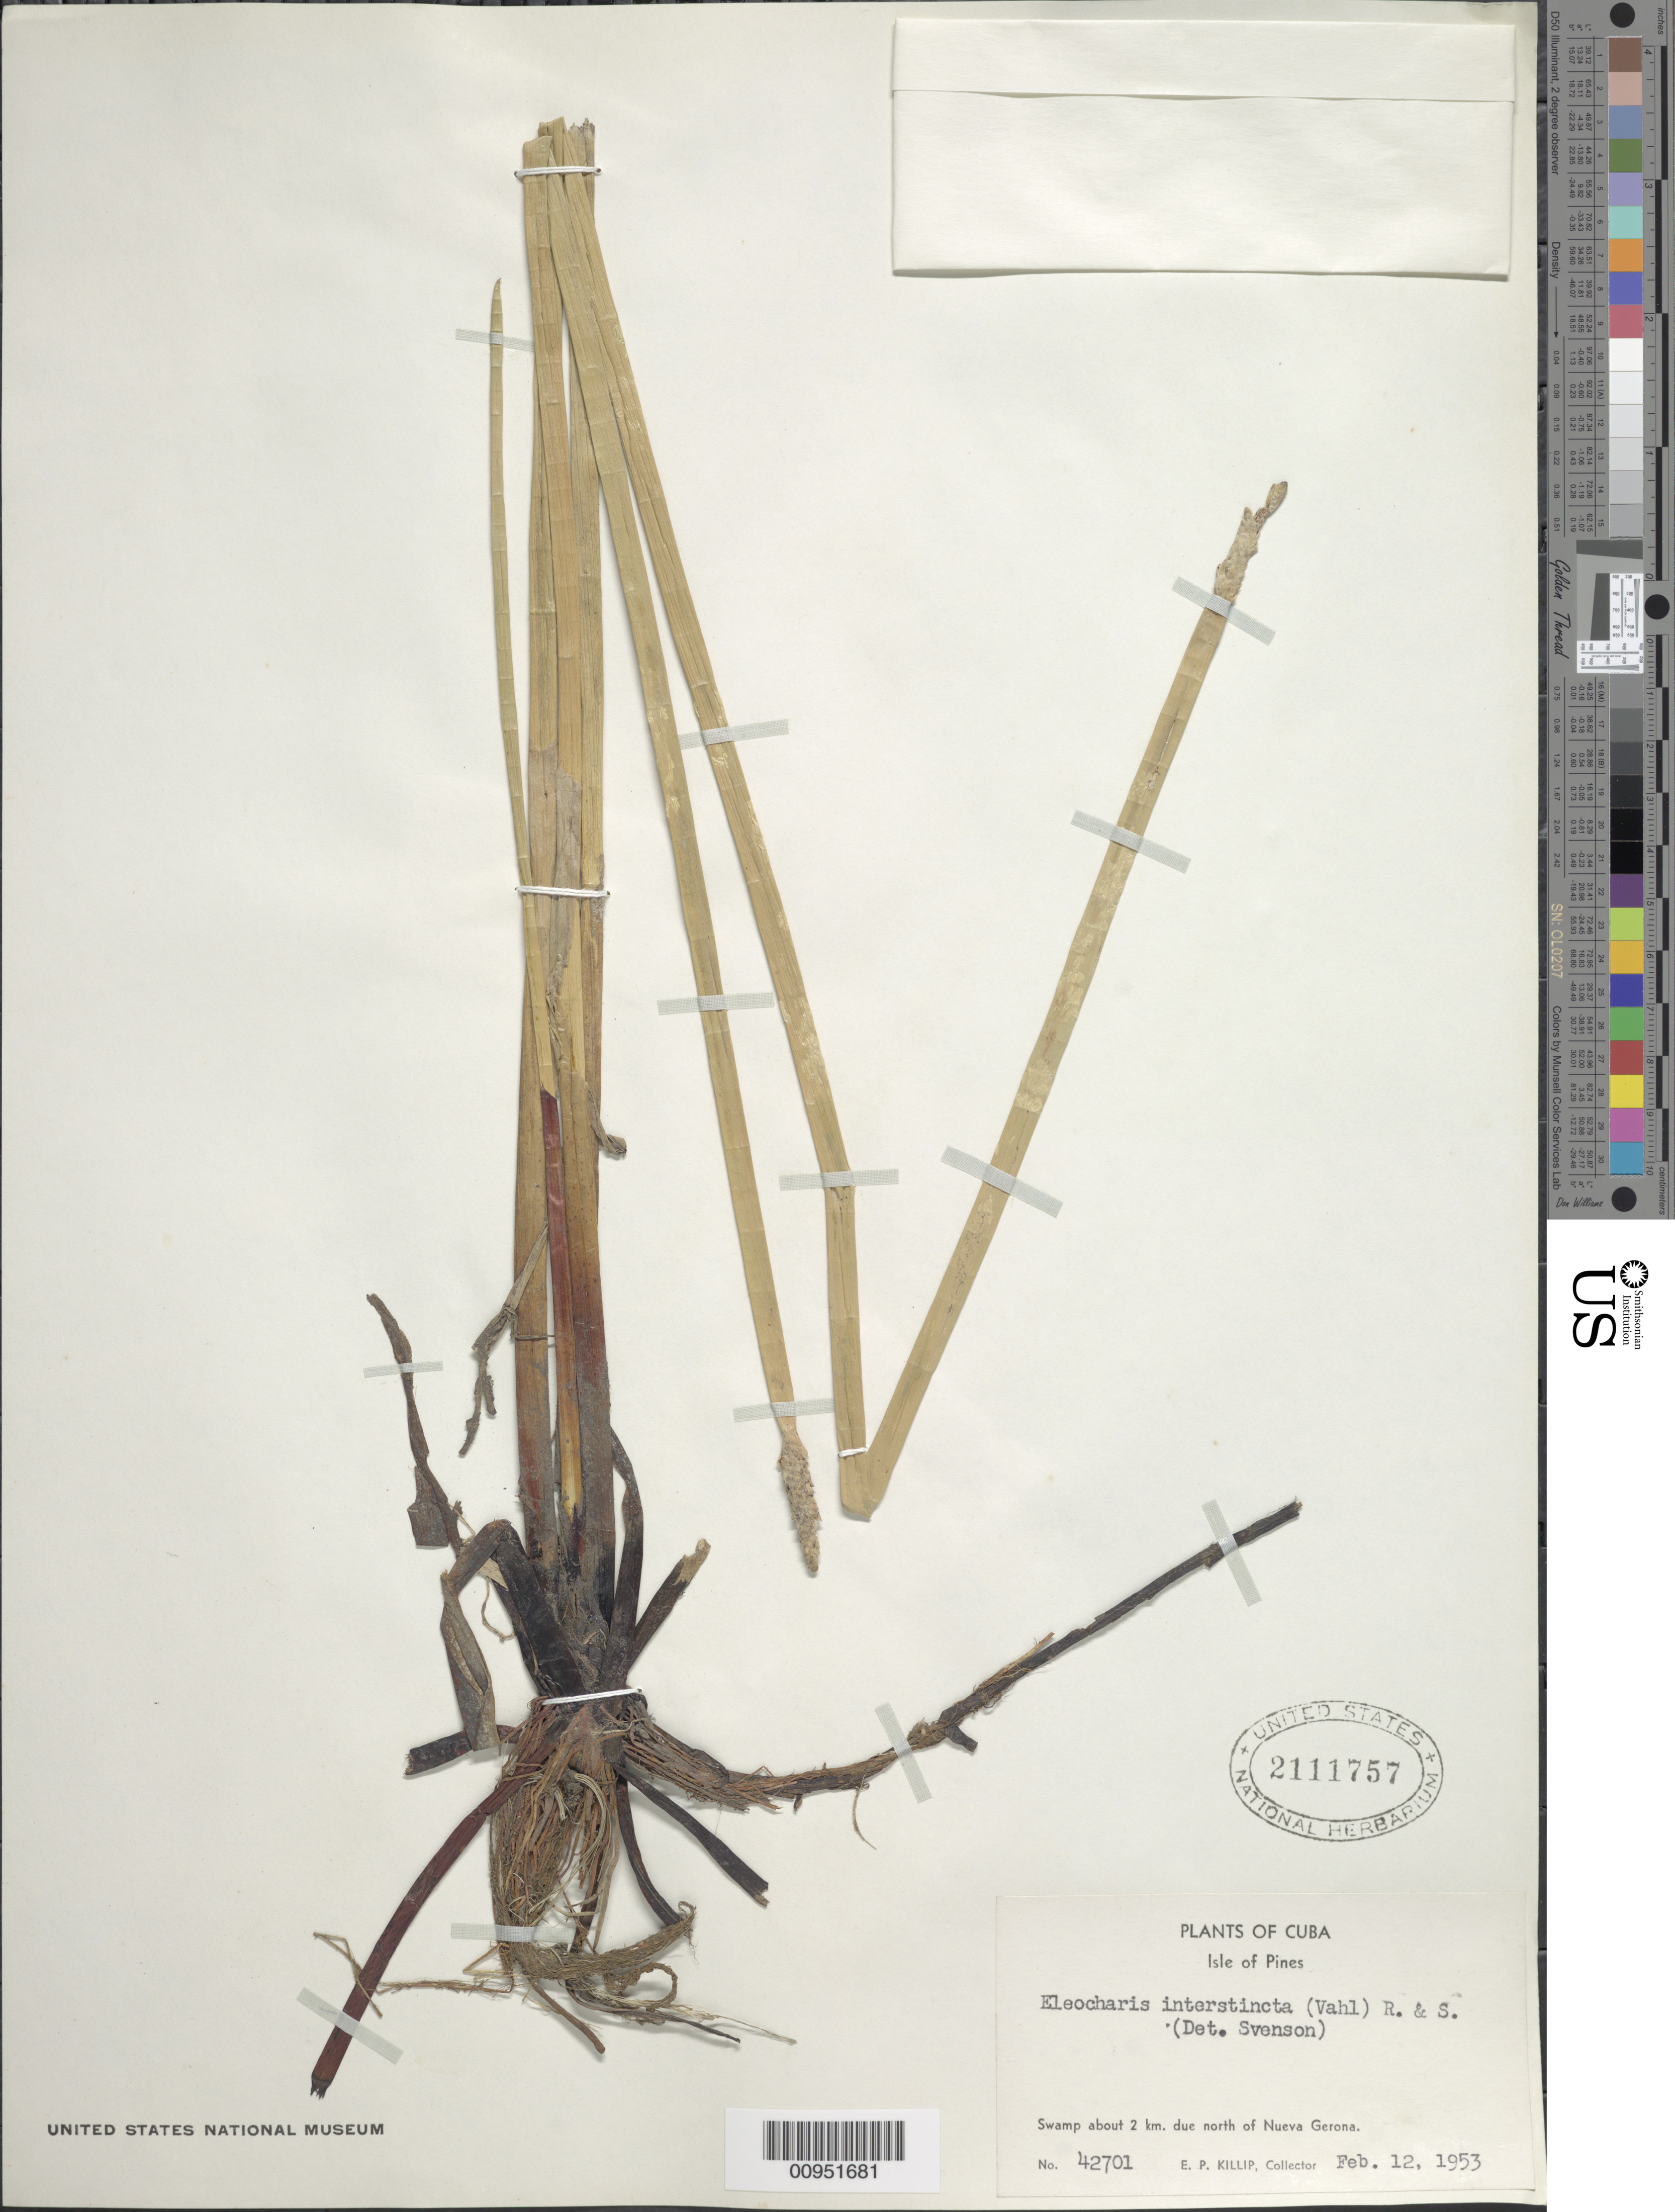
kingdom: Plantae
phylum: Tracheophyta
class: Liliopsida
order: Poales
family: Cyperaceae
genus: Eleocharis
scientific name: Eleocharis interstincta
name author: (Vahl) Roem. & Schult.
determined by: Svenson, H. K.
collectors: E. P. Killip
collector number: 42701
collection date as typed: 12 Feb 1953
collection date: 1953-02-12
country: Cuba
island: Isla de la Juventud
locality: Swamp about 2 km due N of Nueva Gerona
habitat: Swamp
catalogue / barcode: US 2111757